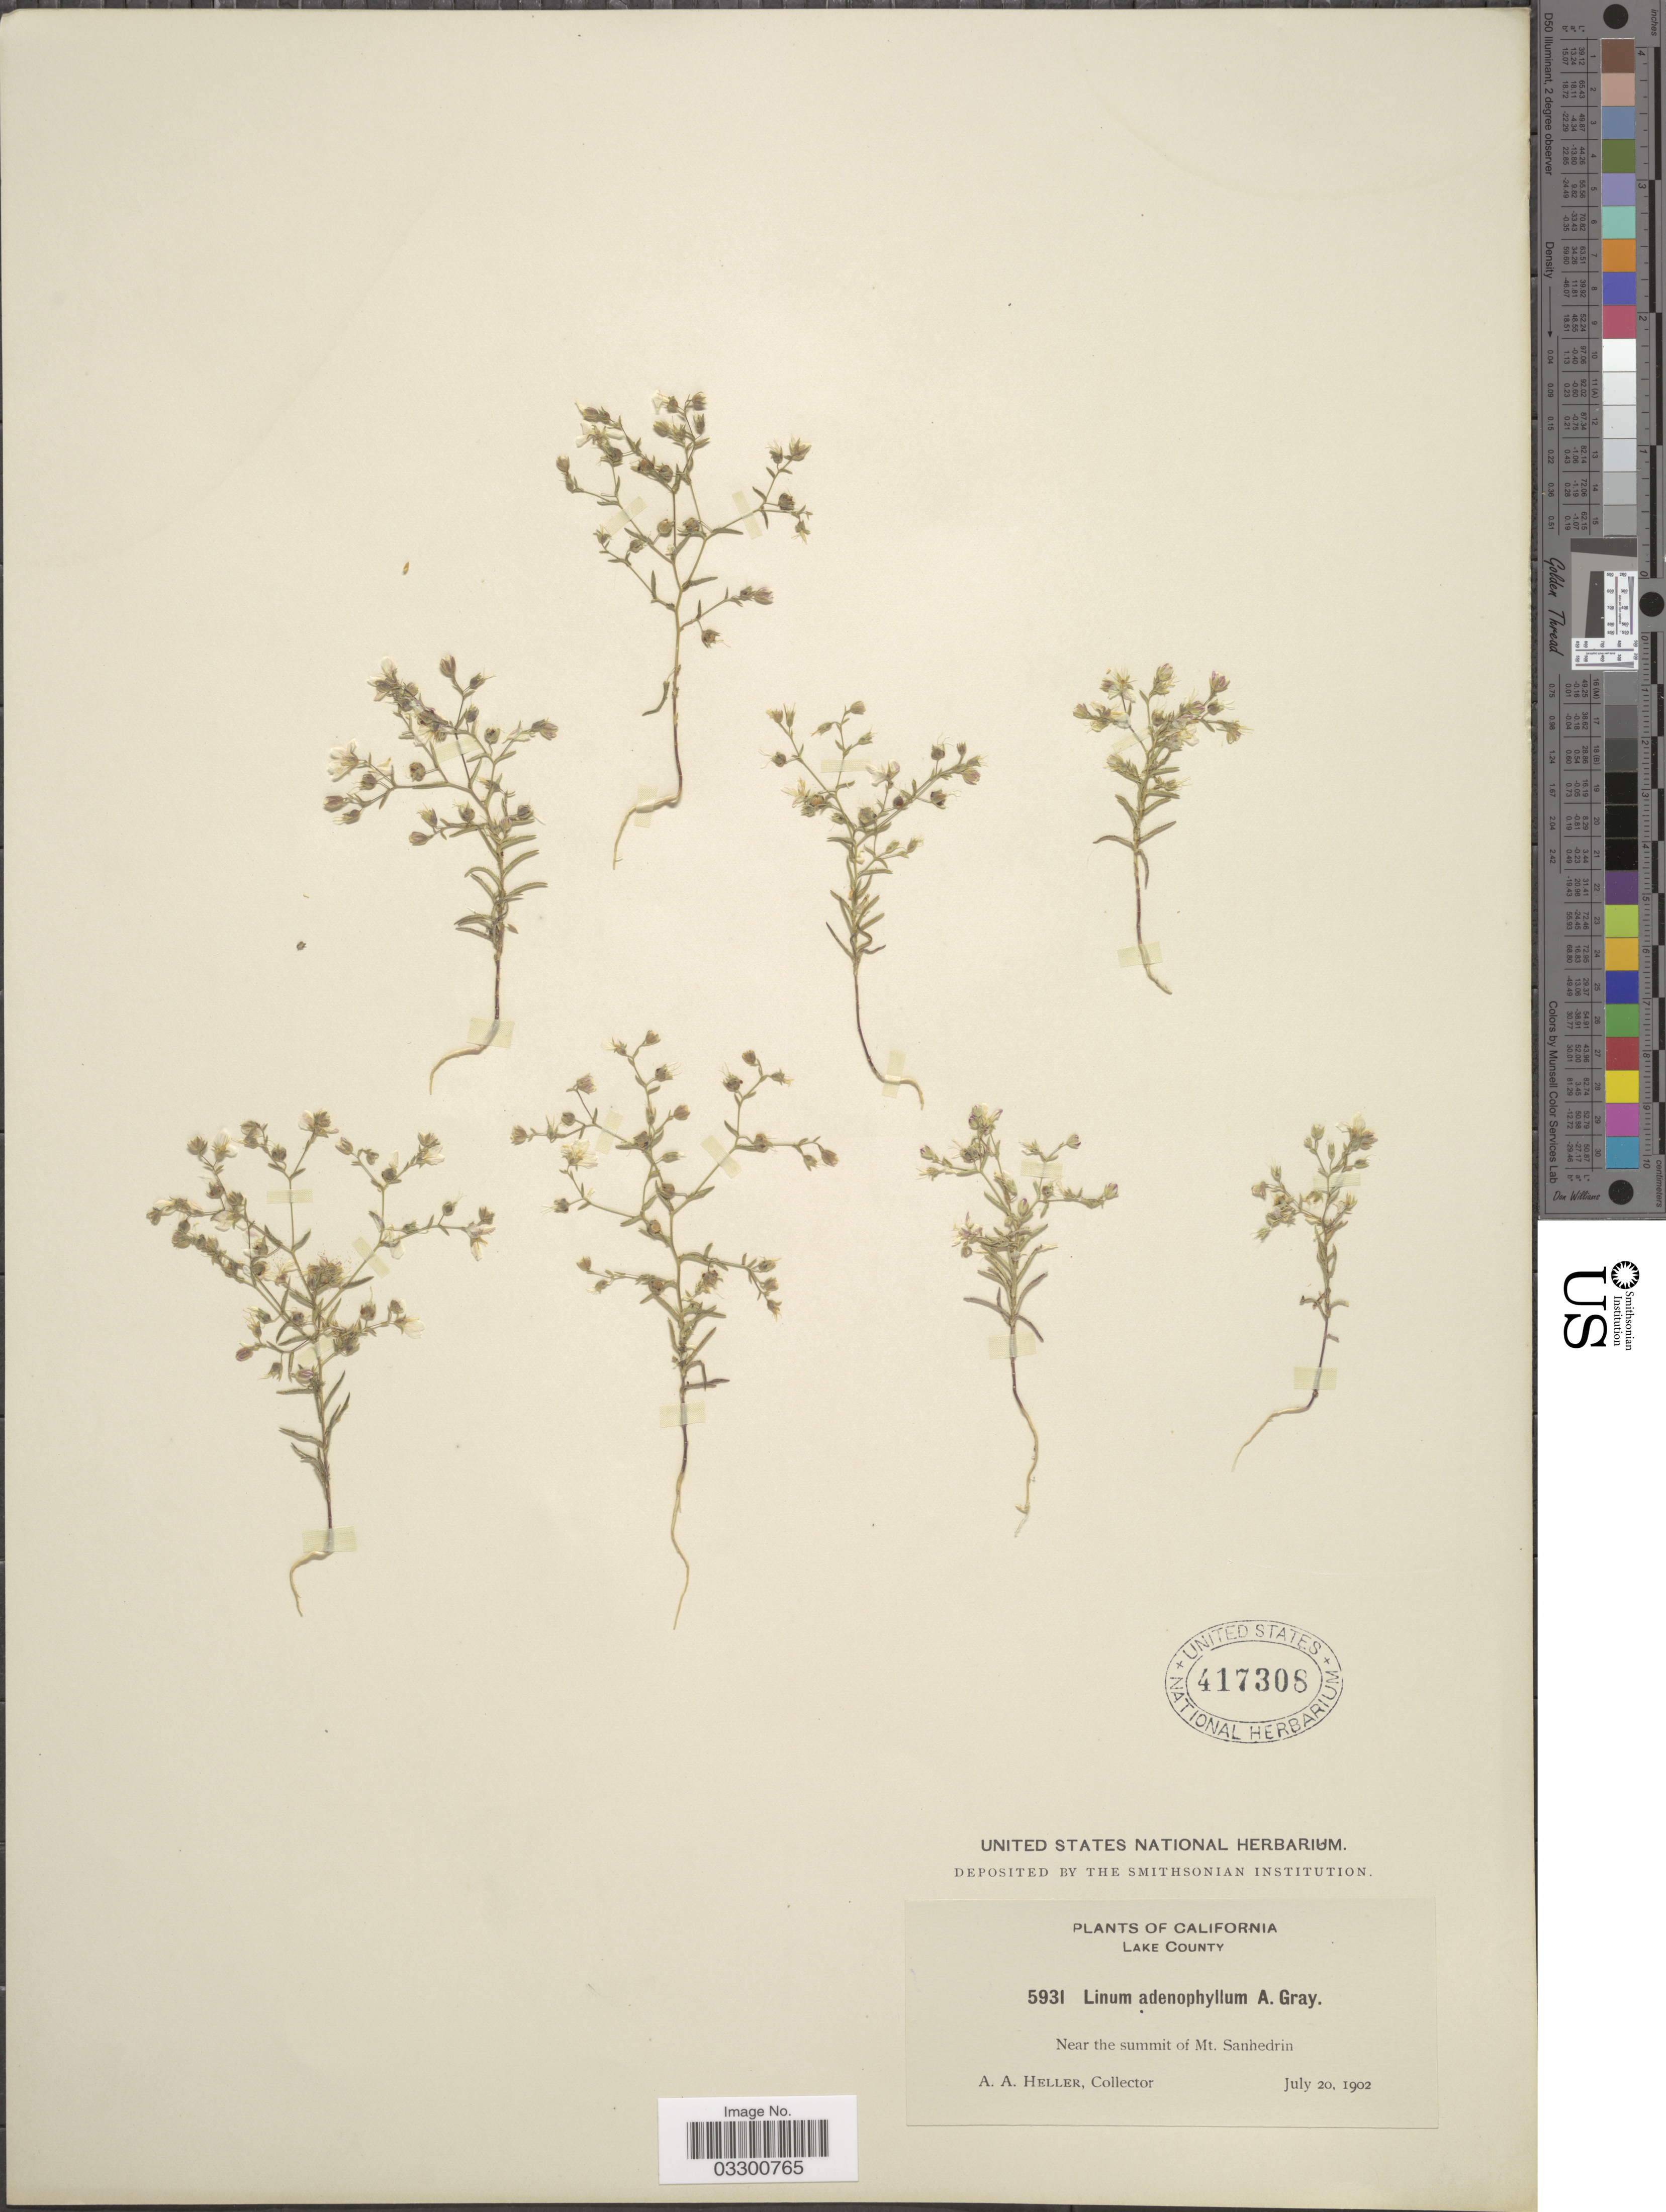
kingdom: Plantae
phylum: Tracheophyta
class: Magnoliopsida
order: Malpighiales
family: Linaceae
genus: Hesperolinon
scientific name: Hesperolinon adenophyllum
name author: (A. Gray) Small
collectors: A. A. Heller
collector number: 5931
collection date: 1902-07-20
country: United States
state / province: California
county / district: Lake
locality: Lake County, Near the summit of Mt. Sanhedrin.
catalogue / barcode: US 417308